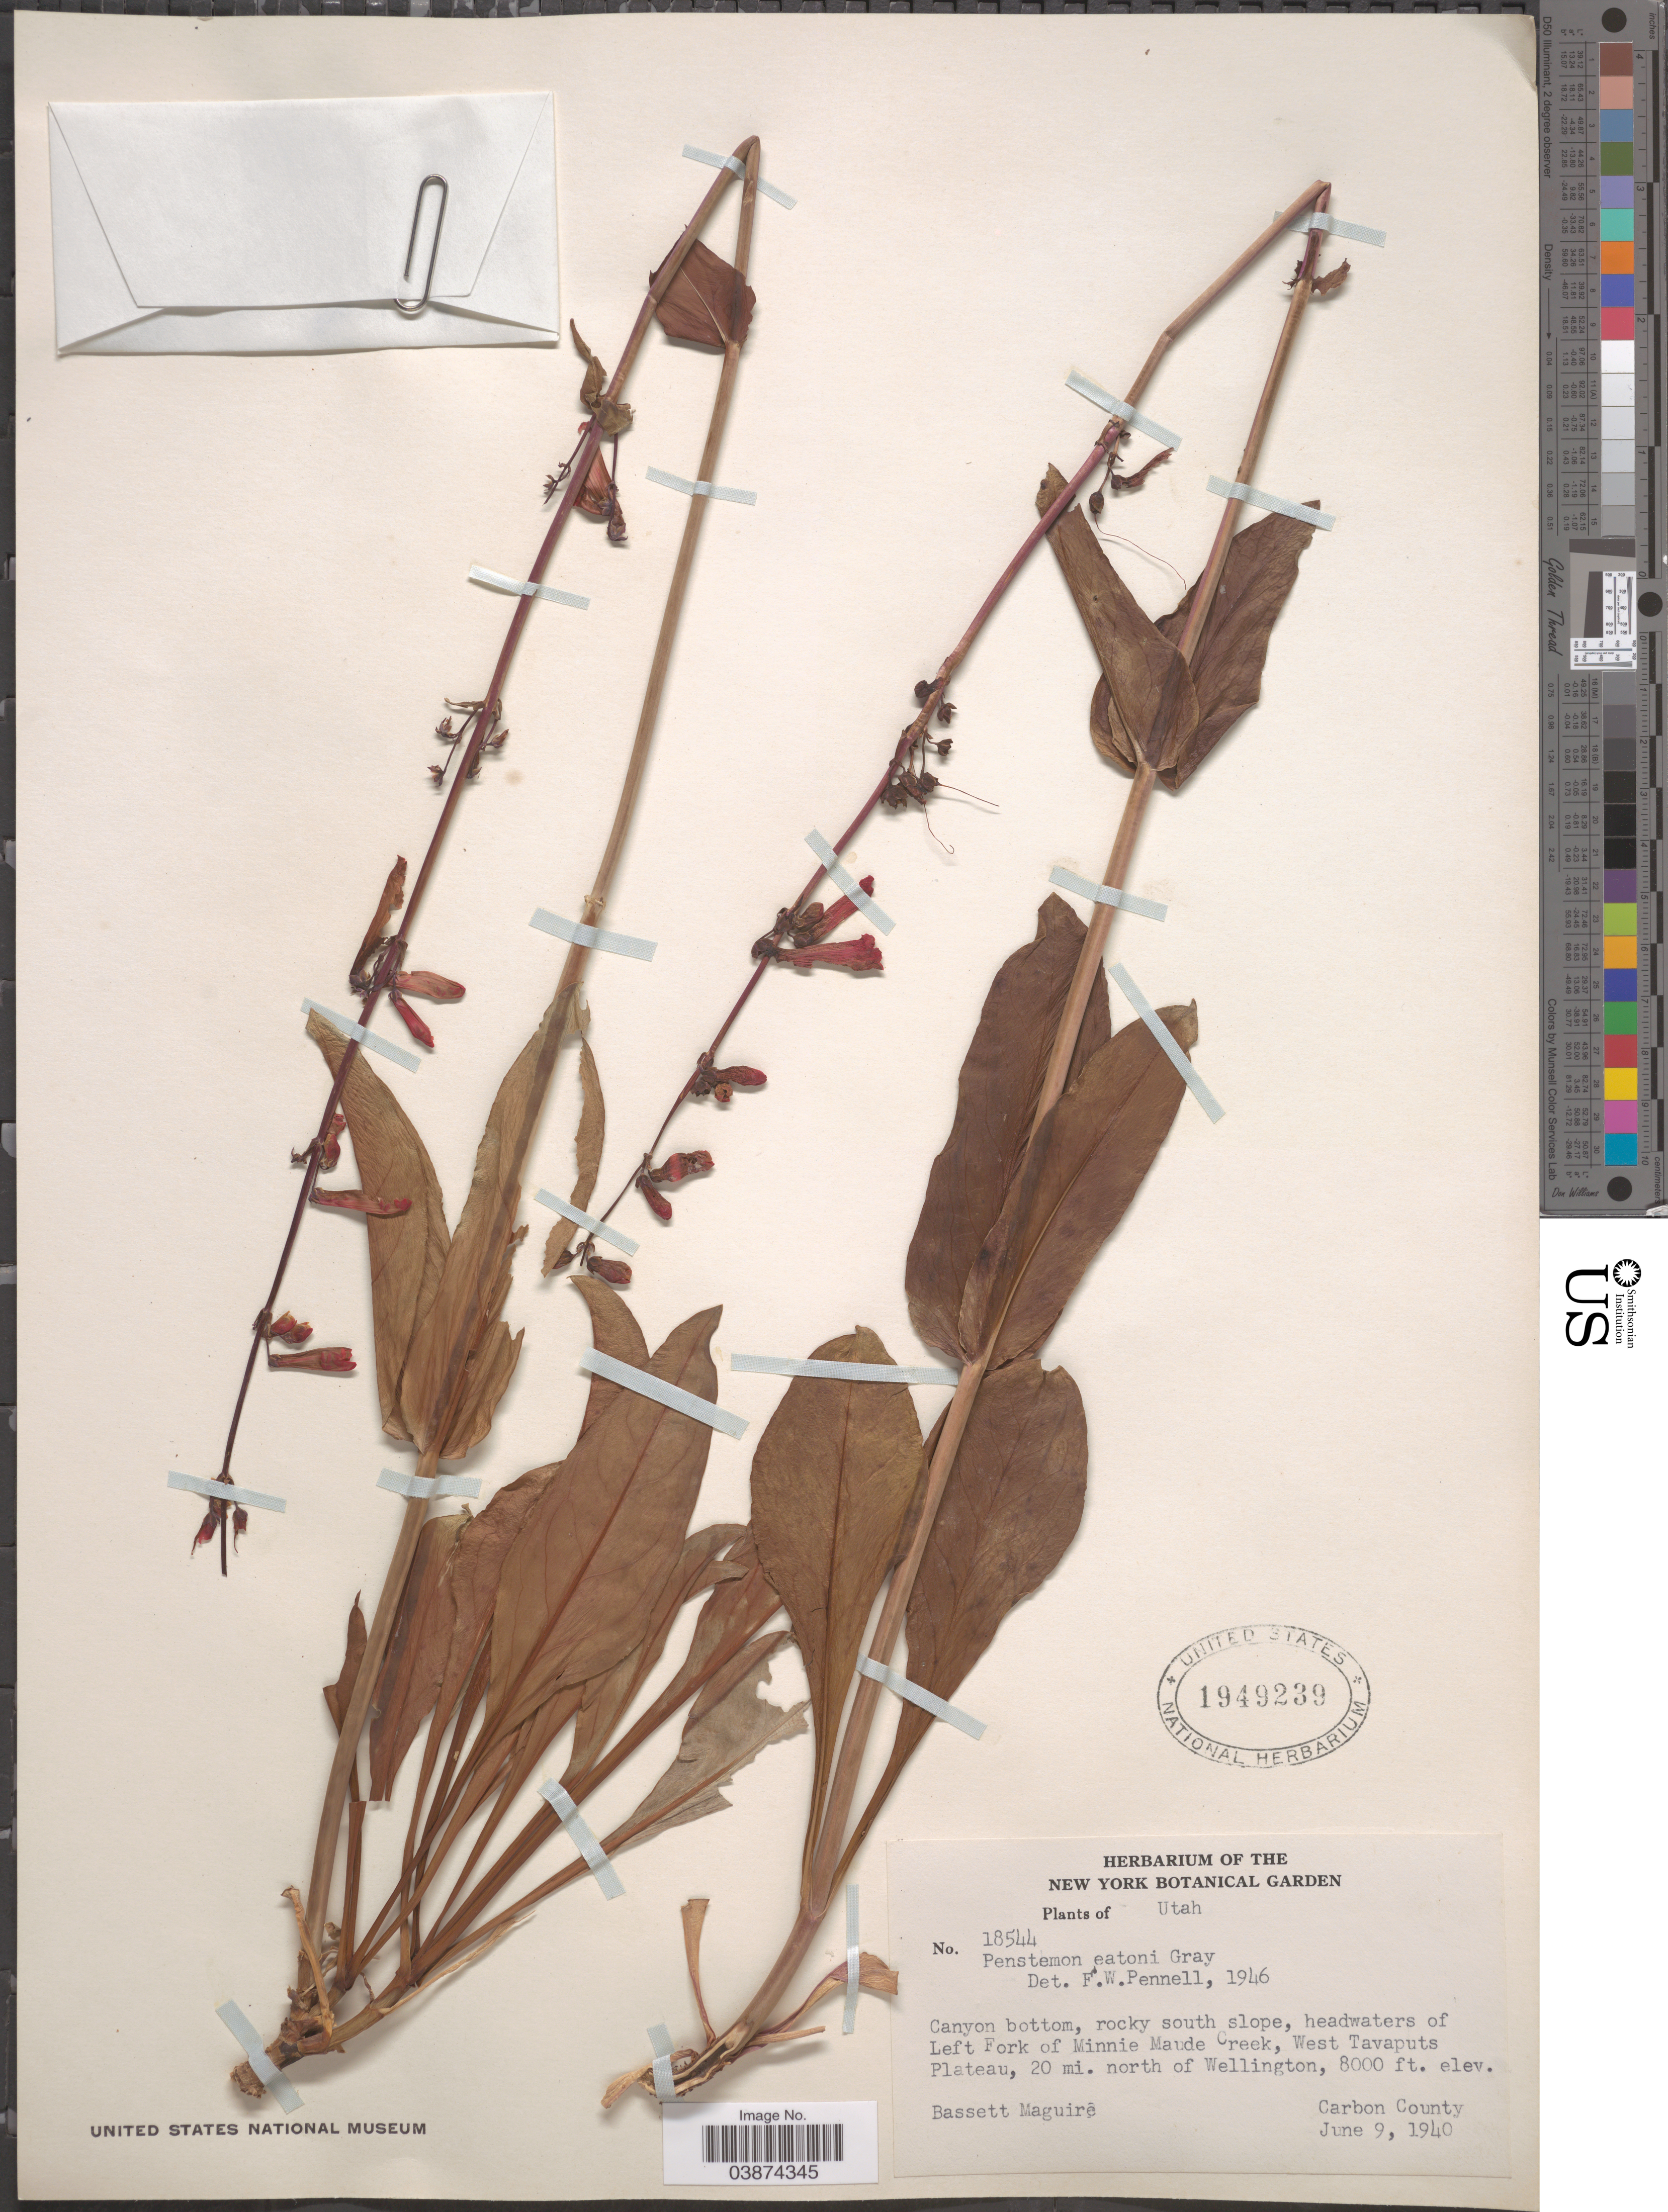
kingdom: Plantae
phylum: Tracheophyta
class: Magnoliopsida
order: Lamiales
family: Plantaginaceae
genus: Penstemon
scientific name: Penstemon eatonii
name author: A. Gray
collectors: B. Maguire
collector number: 18544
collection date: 1940-06-09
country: United States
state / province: Utah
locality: Canyon bottom, rocky south slope, headwaters of Left Fork of Minnie Maude Creek, West Tavaputs Plateau, 20 mi. north of Wellington, Carbon County.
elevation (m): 2438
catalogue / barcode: US 1949239